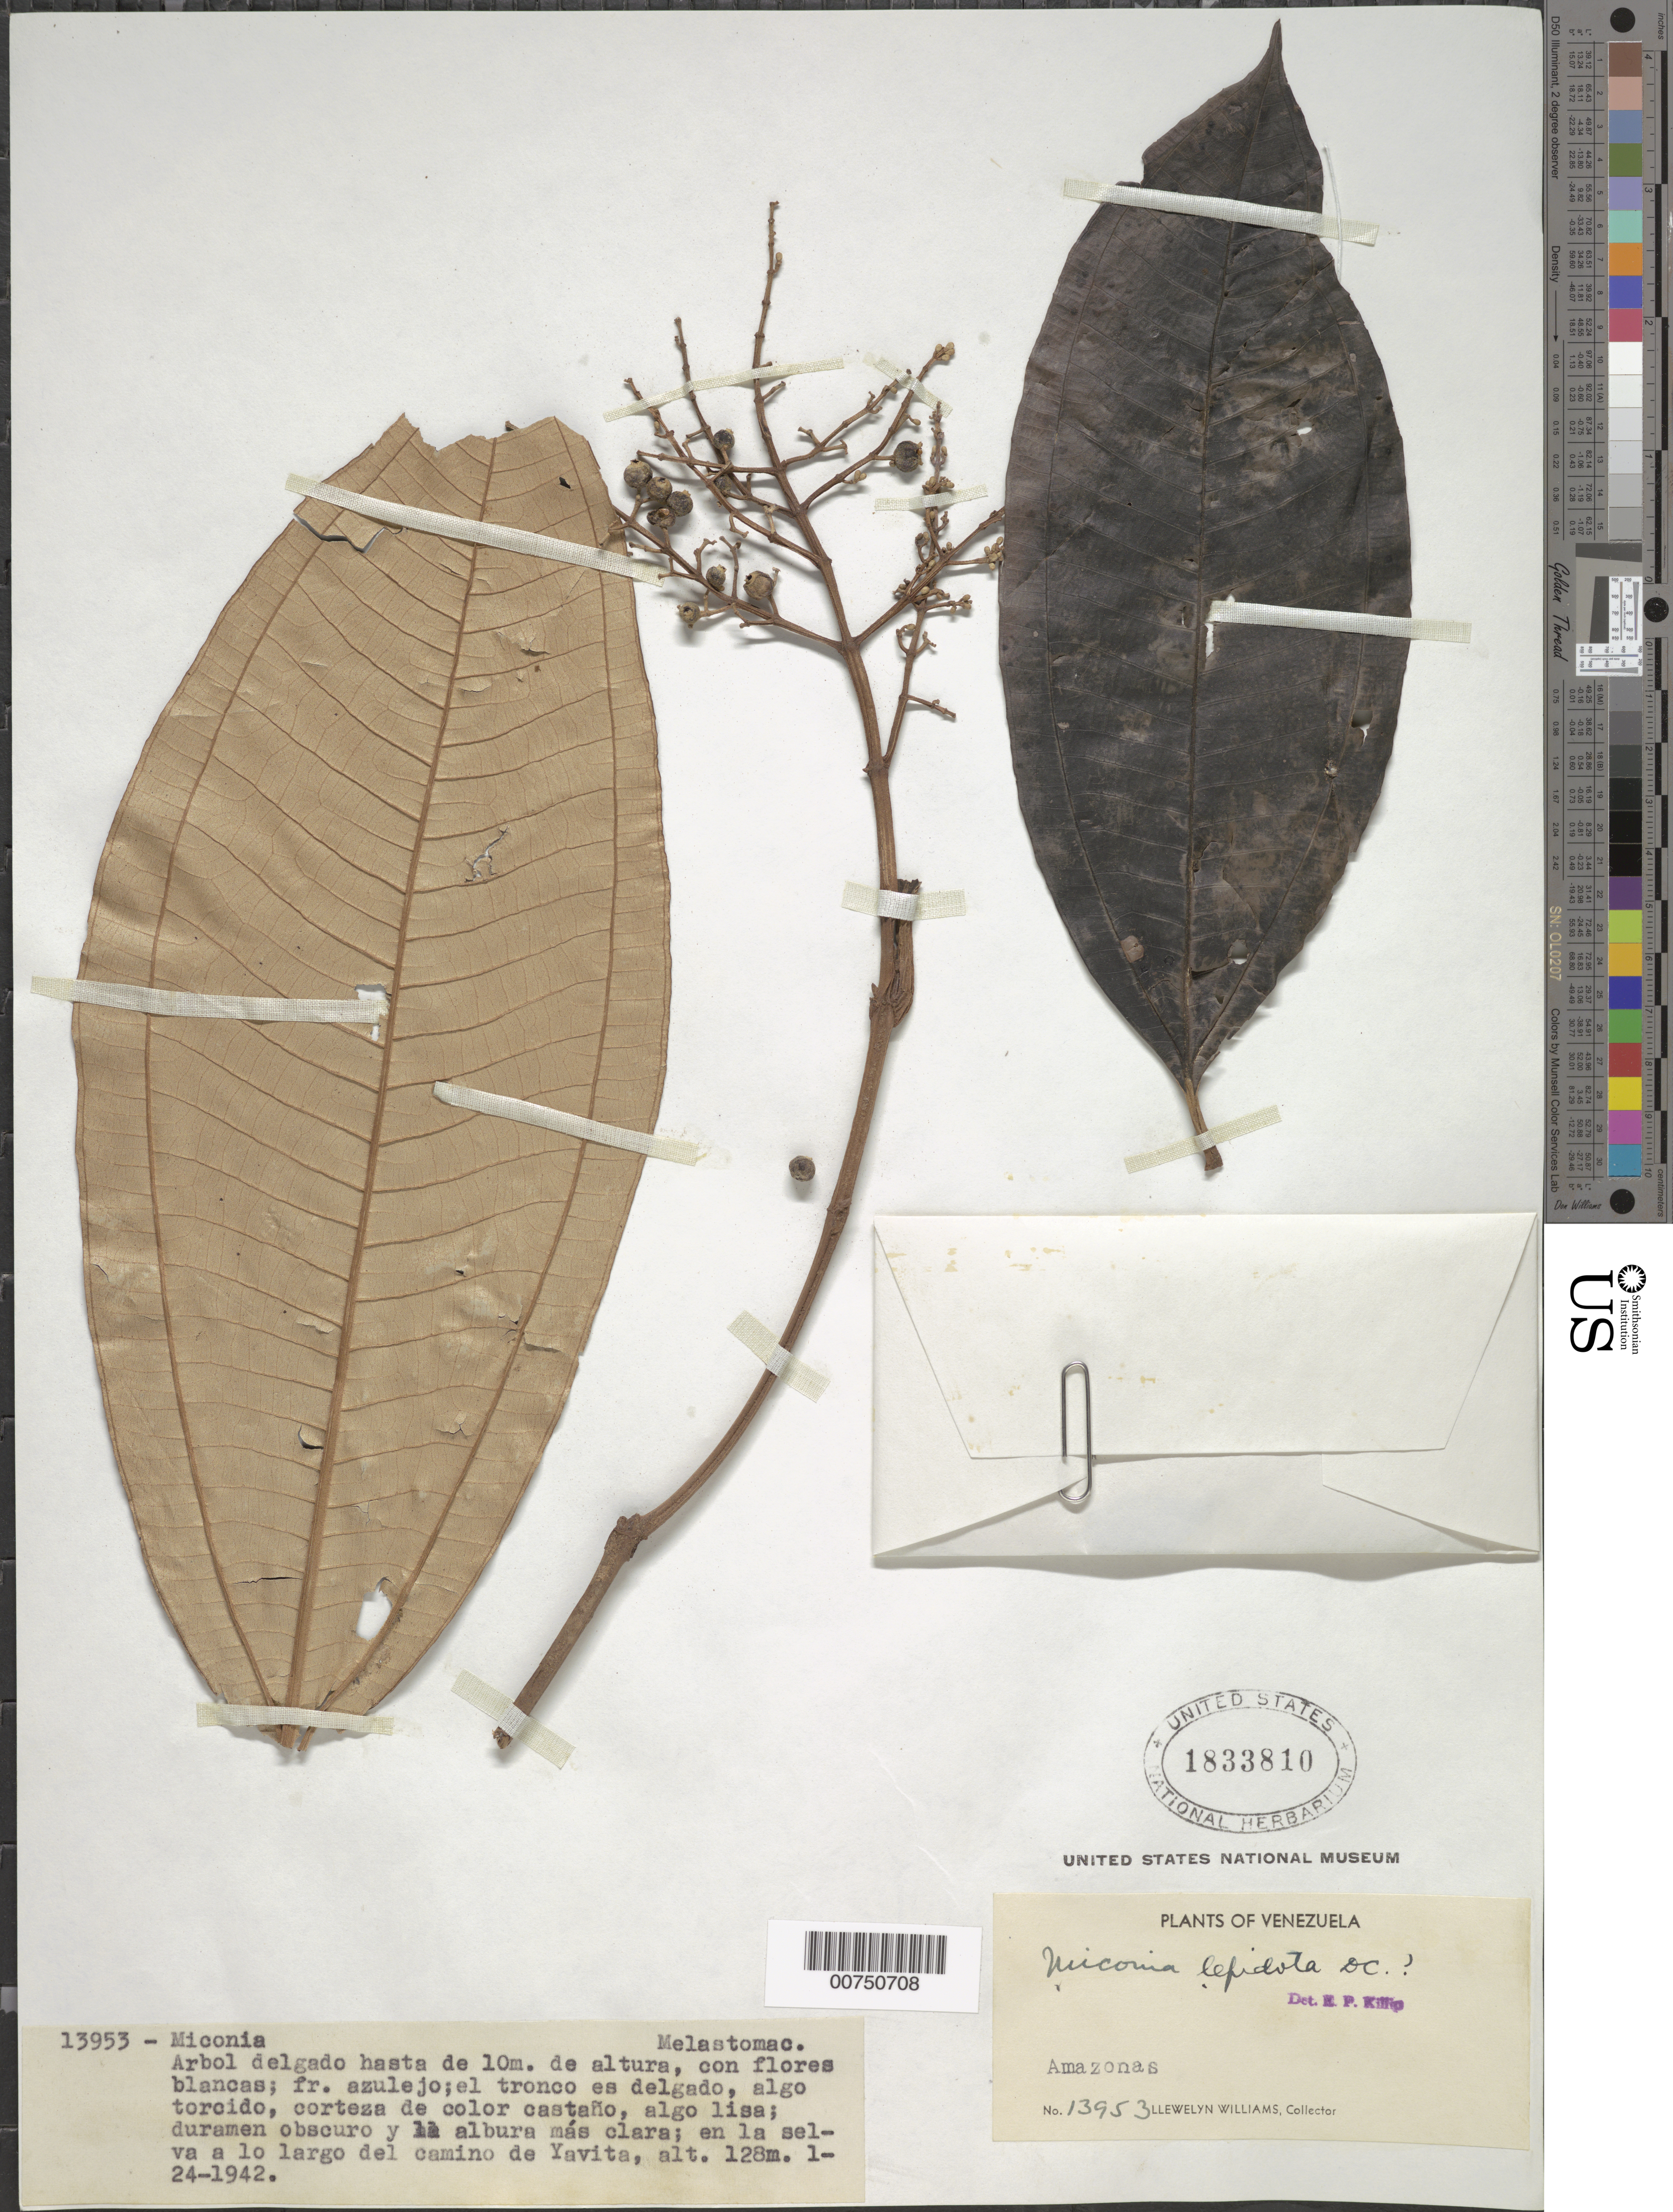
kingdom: Plantae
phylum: Tracheophyta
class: Magnoliopsida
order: Myrtales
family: Melastomataceae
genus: Miconia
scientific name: Miconia lepidota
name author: Schrank & Mart. ex DC.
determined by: Killip, Ellsworth P.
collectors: Ll. Williams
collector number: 13953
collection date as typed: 24-Jan-42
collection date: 1942-01-24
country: Venezuela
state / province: Amazonas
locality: Yavita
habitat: Selva a lo largo del camino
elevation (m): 128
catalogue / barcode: US 1833810